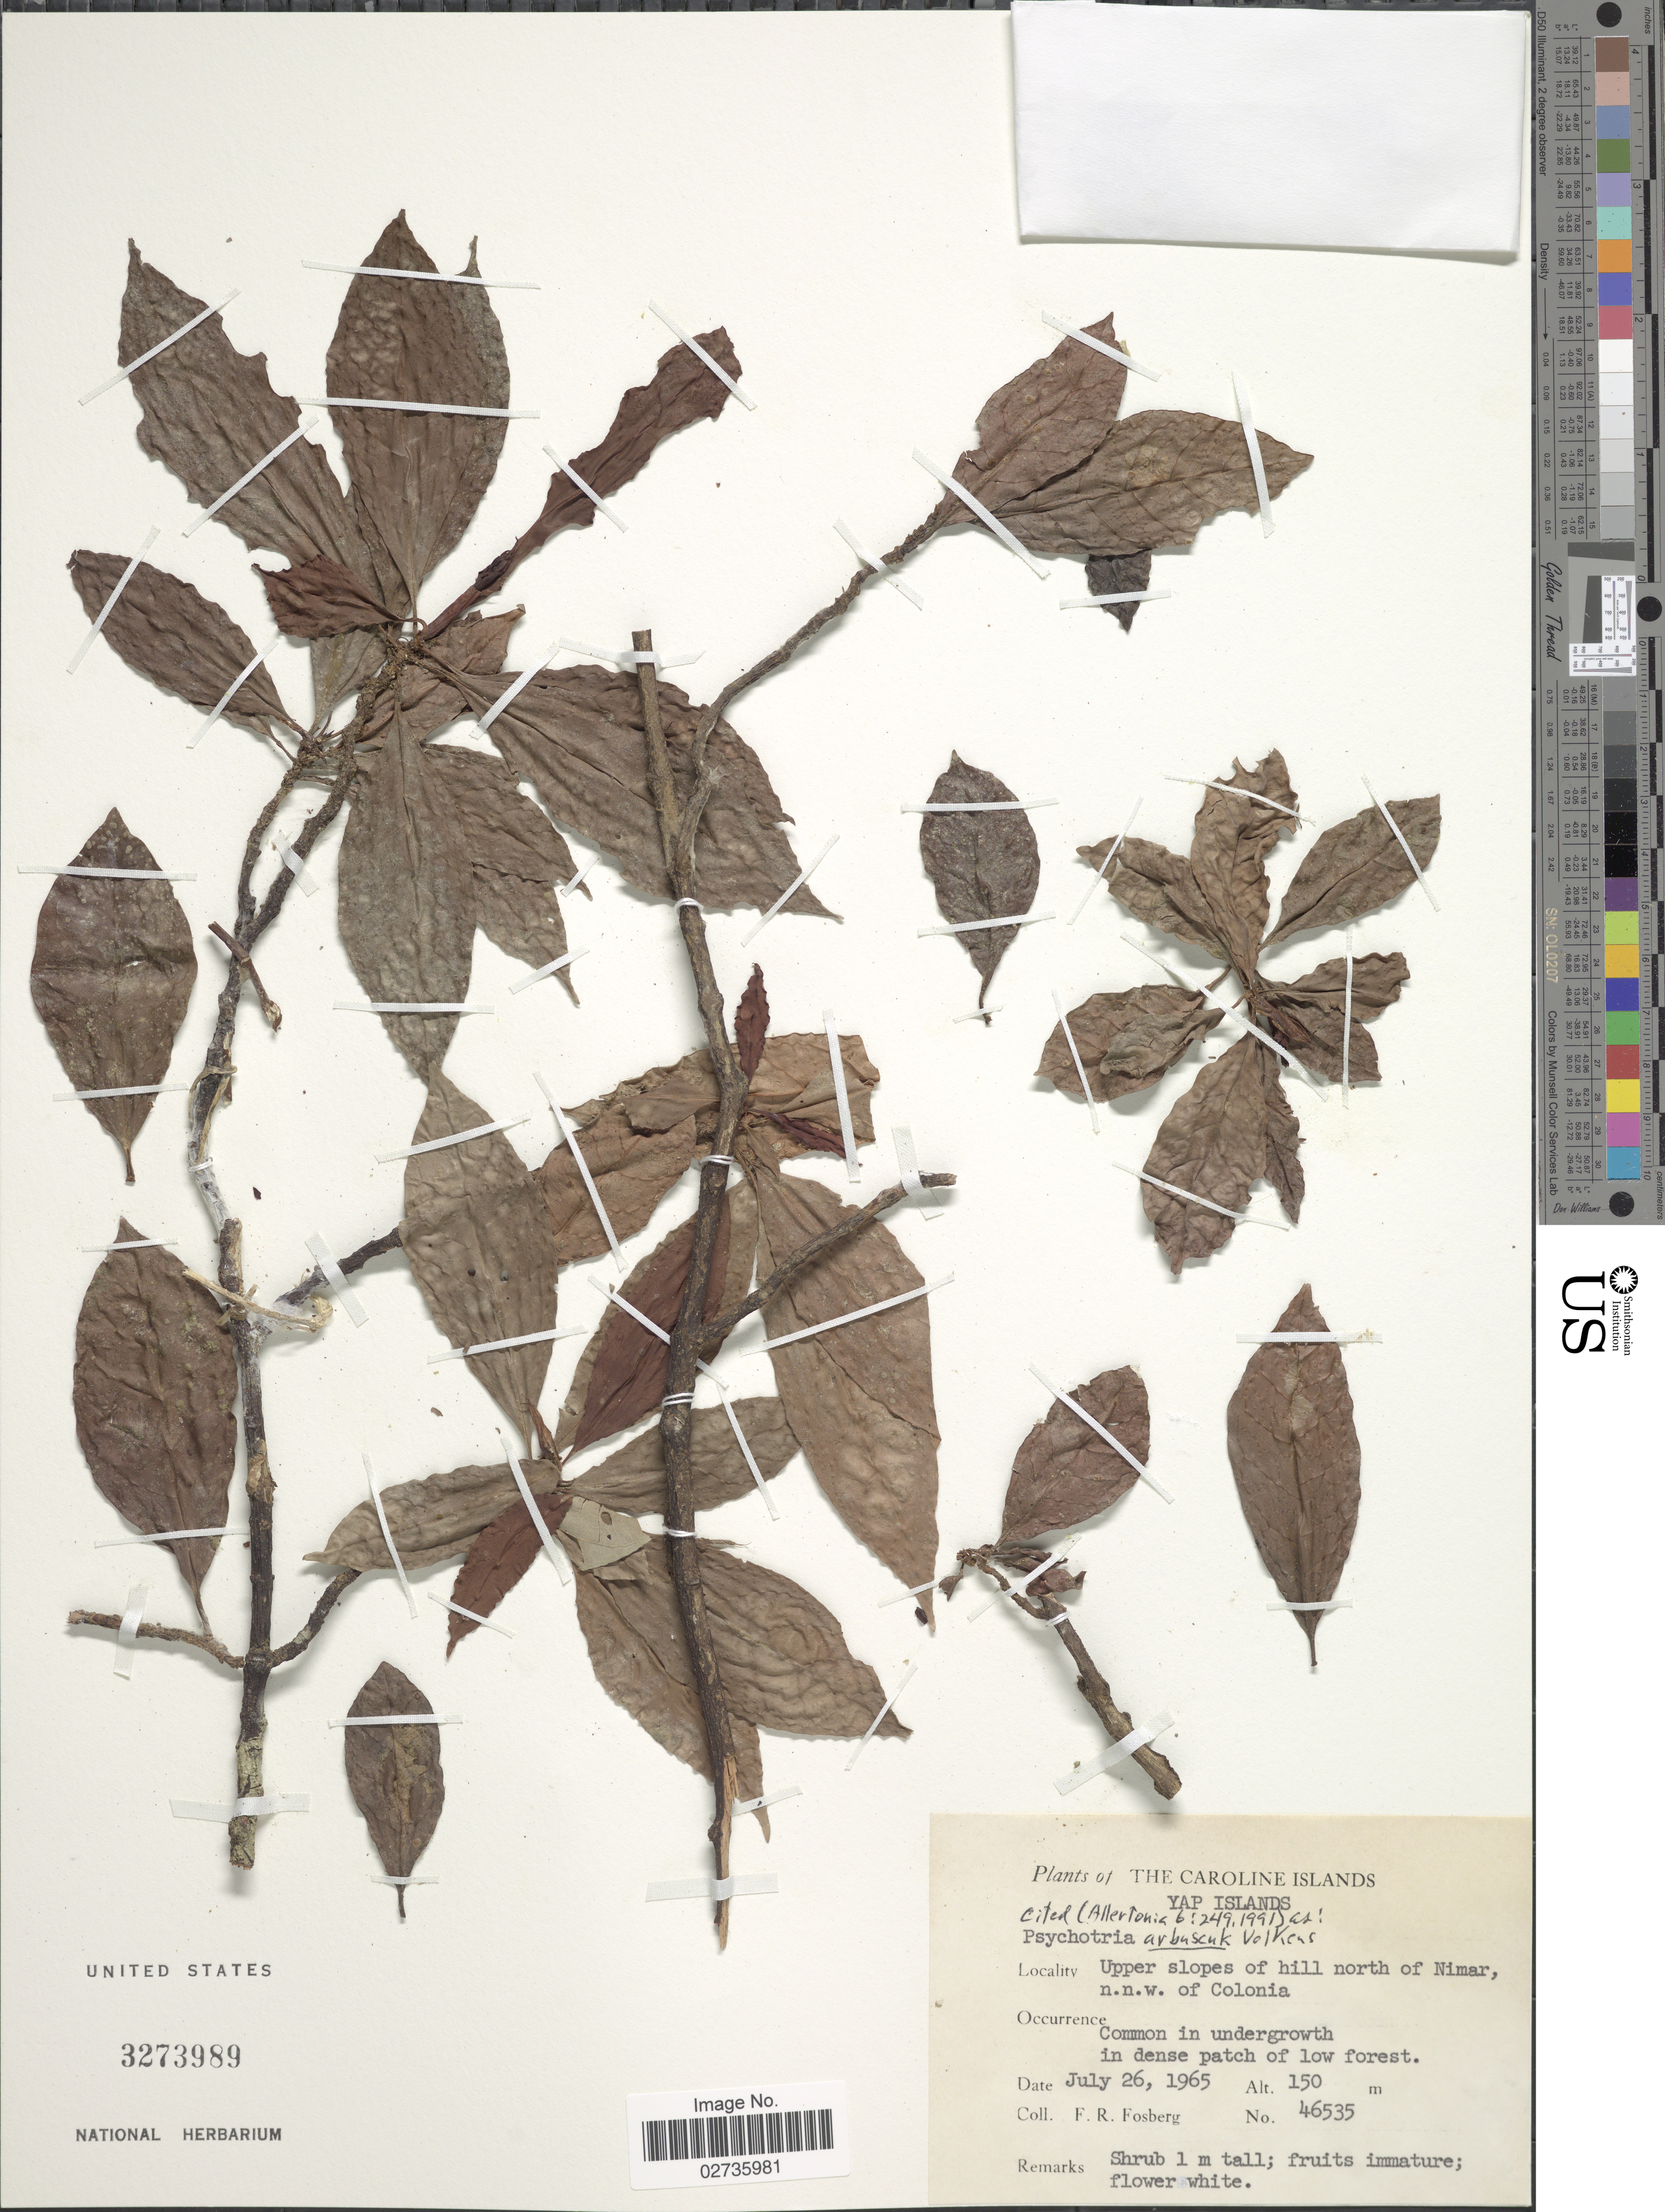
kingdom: Plantae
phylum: Tracheophyta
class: Magnoliopsida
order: Gentianales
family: Rubiaceae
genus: Psychotria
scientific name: Psychotria arbuscula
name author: Volkens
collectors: F. R. Fosberg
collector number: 46535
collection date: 1965-07-26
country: Micronesia, Federated States of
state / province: Yap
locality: The Caroline Islands. Yap Islands. Upper slopes of hill north of Nimar, n.n.w. of Colonia.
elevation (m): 150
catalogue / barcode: US 3273989